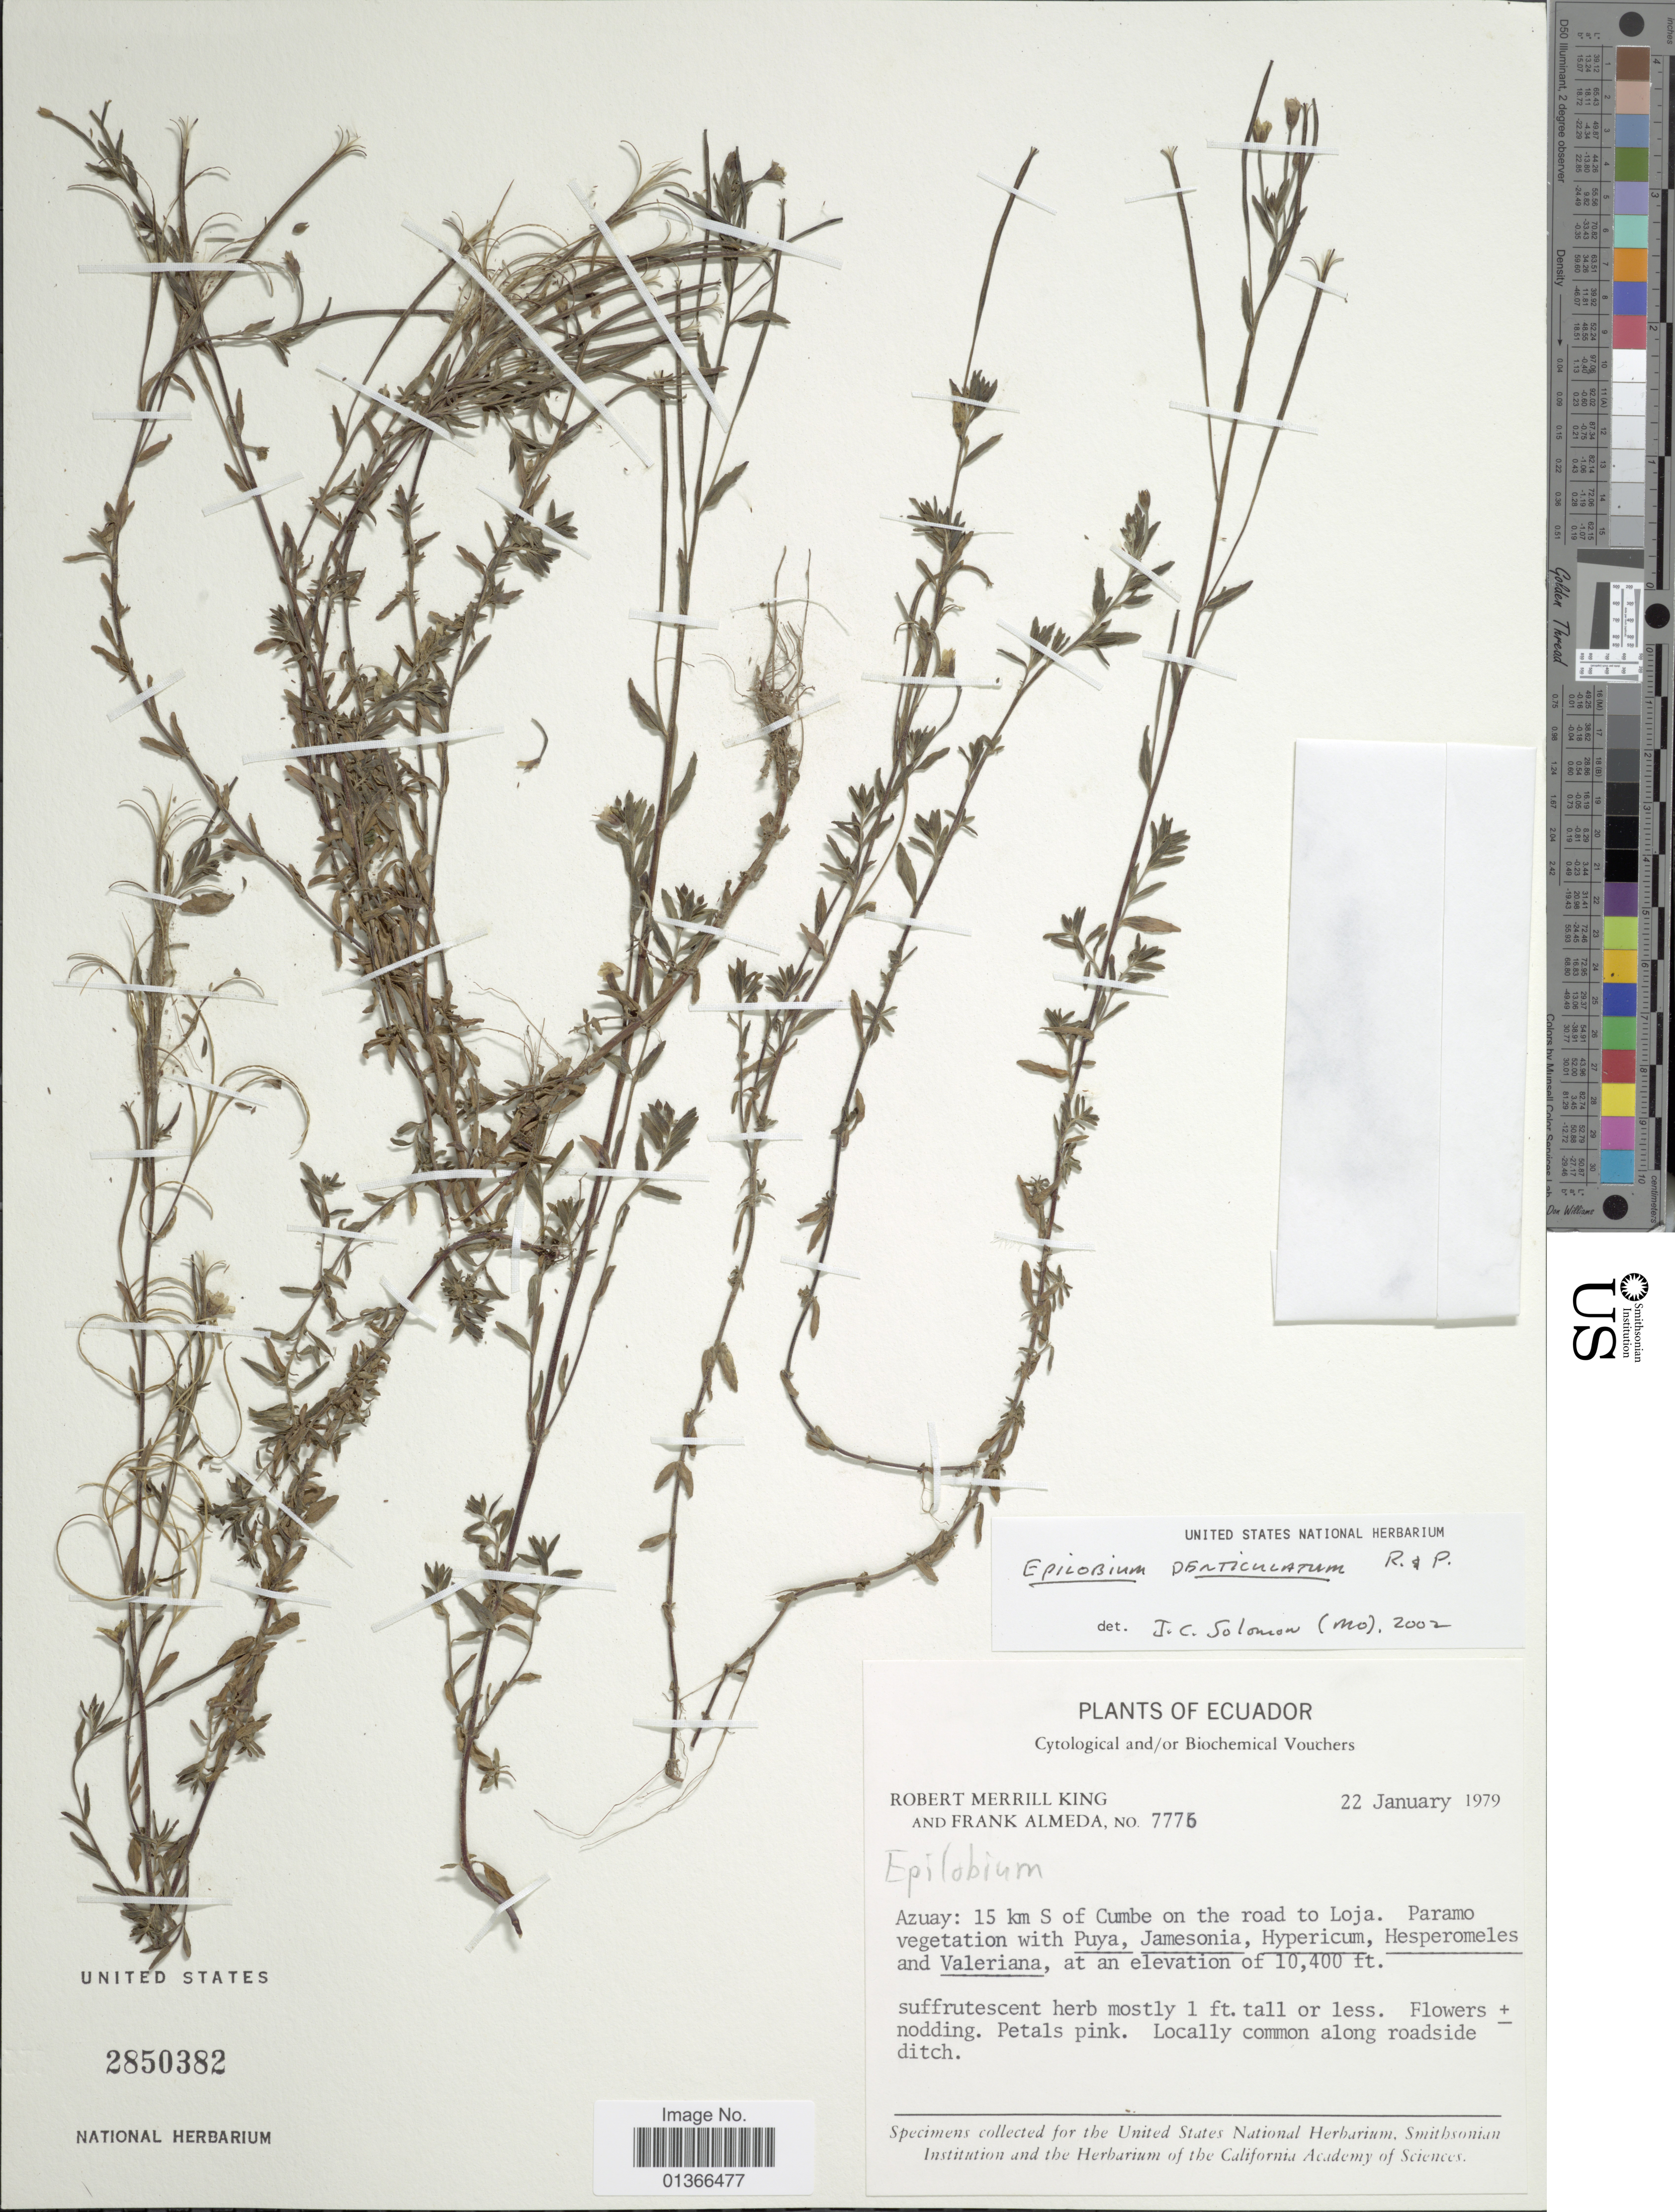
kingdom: Plantae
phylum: Tracheophyta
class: Magnoliopsida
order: Myrtales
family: Onagraceae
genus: Epilobium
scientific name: Epilobium denticulatum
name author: Ruiz & Pav.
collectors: R. M. King & F. Almeda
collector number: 7776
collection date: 1979-01-22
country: Ecuador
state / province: Azuay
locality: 15 km S of Cumbe on the road to Loja.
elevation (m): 3170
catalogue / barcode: US 2850382